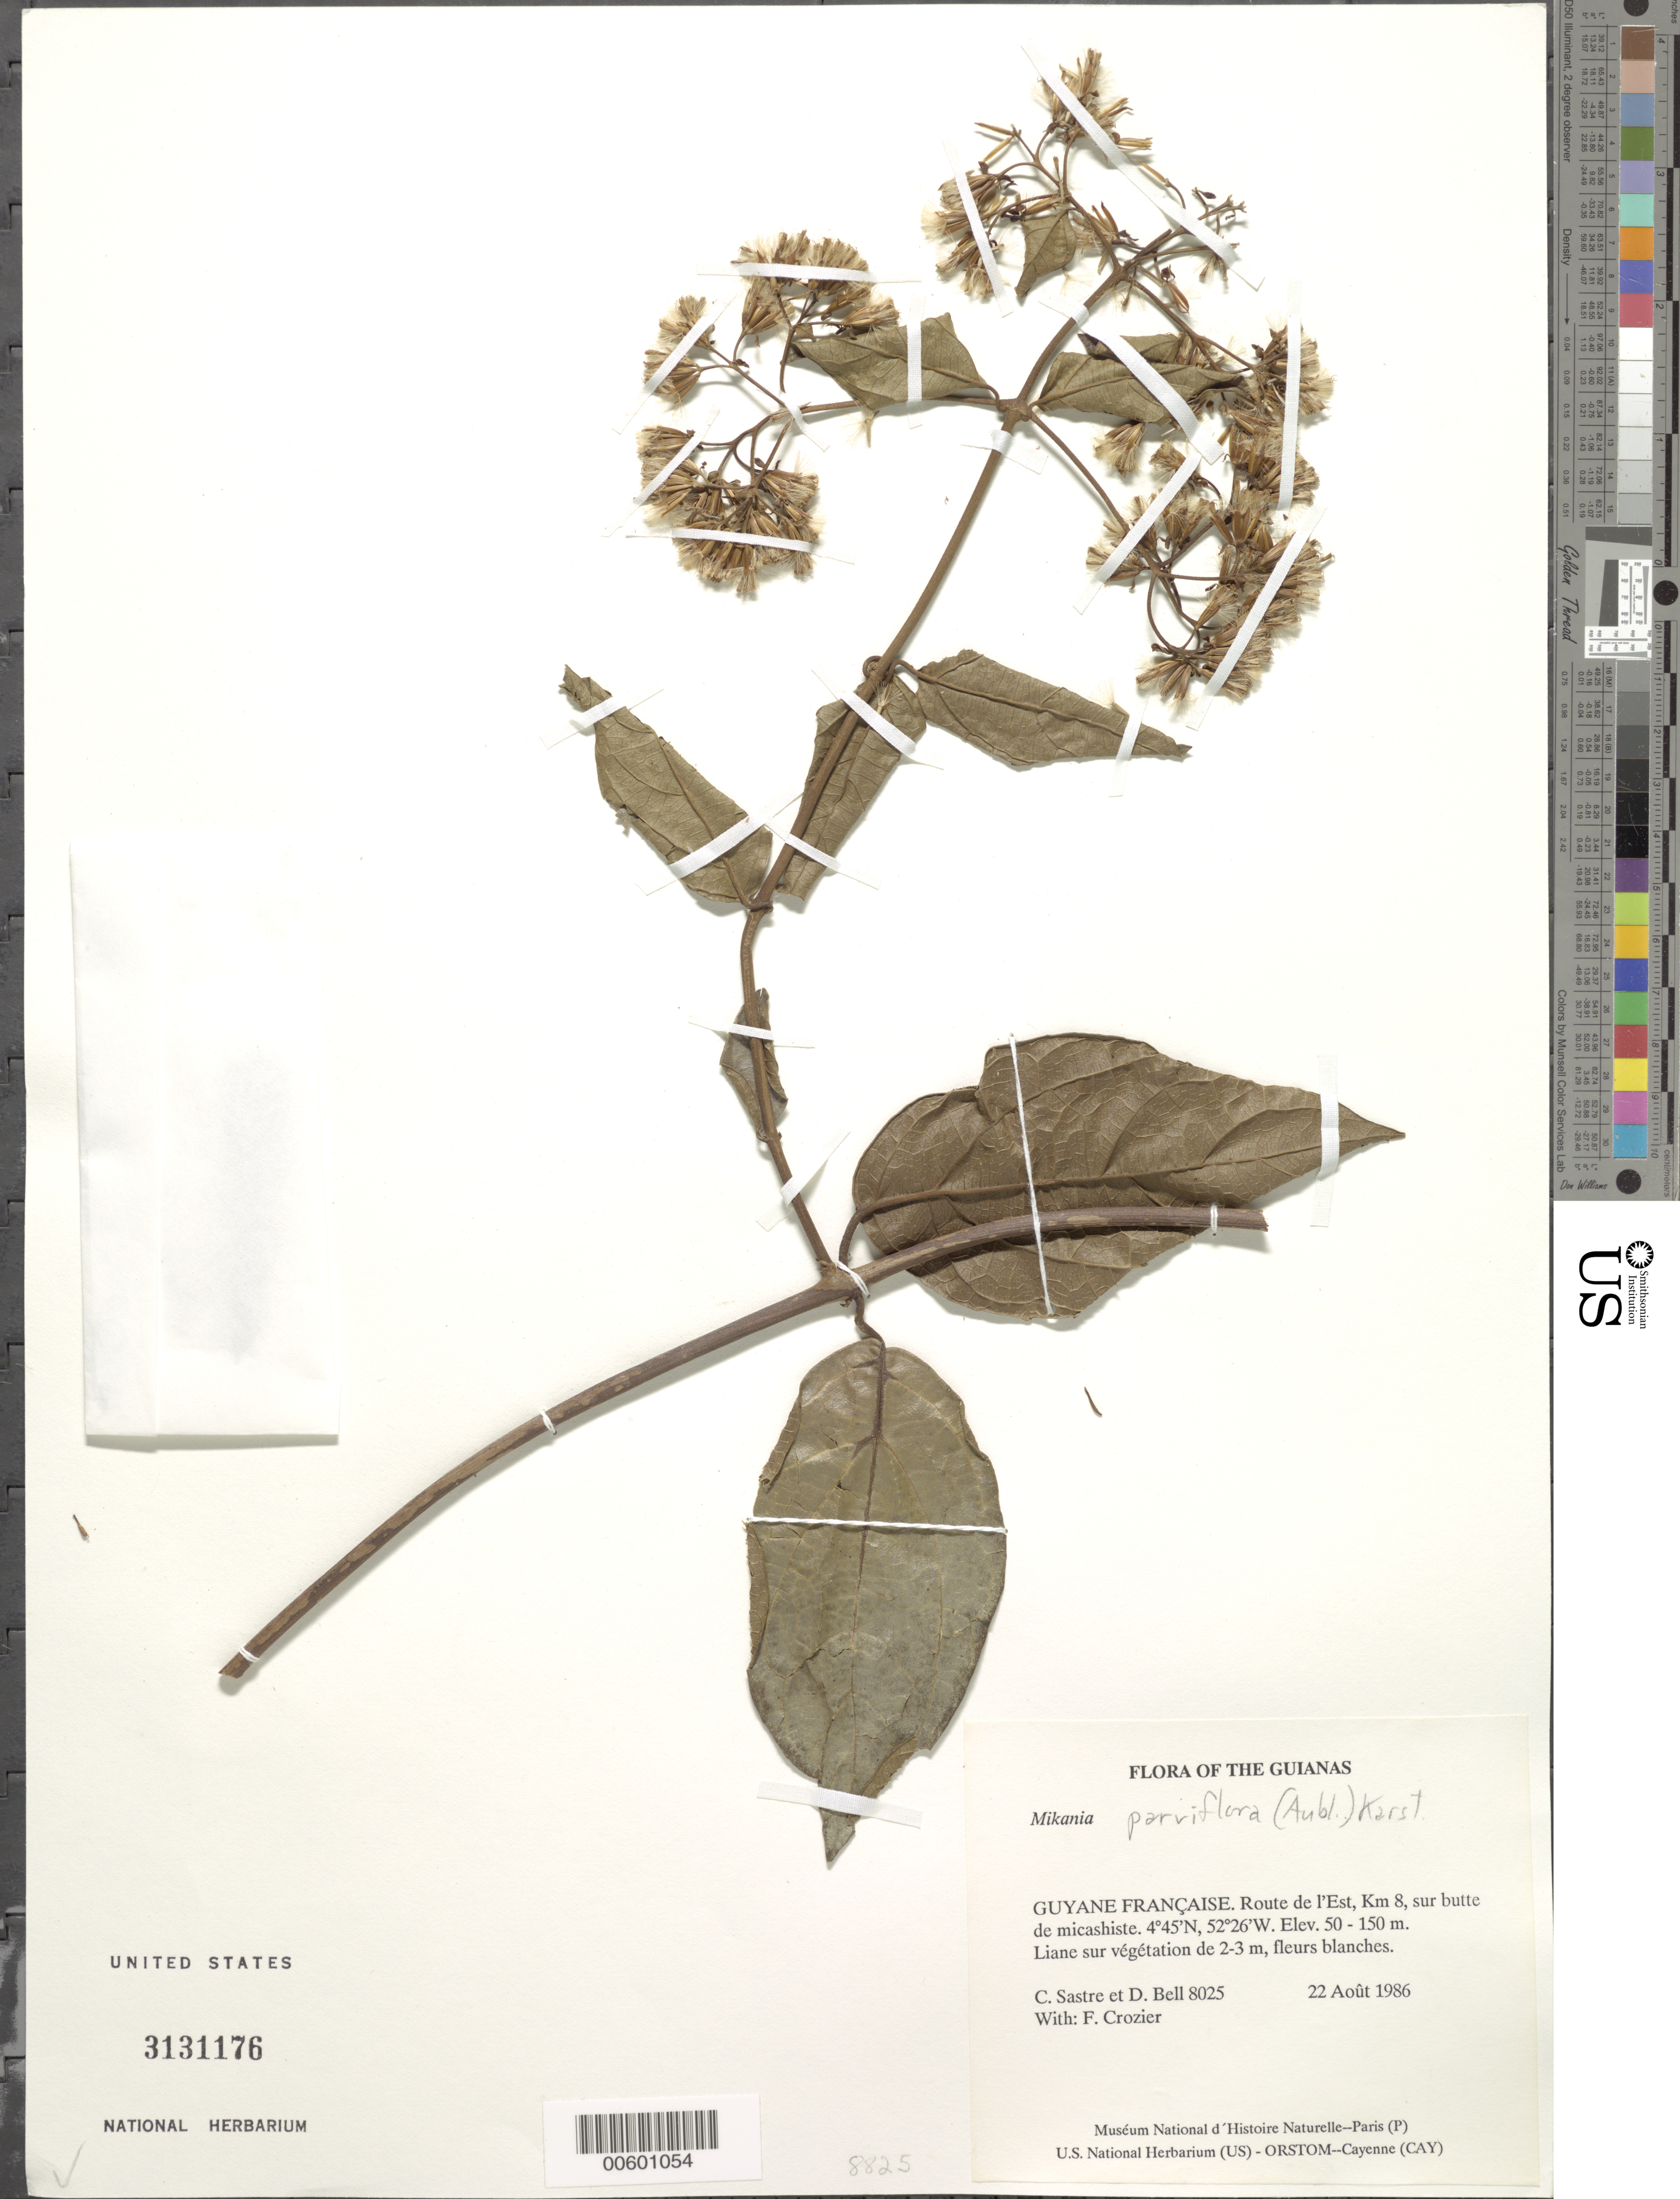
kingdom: Plantae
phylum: Tracheophyta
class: Magnoliopsida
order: Asterales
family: Asteraceae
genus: Mikania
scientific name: Mikania parviflora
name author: (Aubl.) H. Karst.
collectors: C. H. L. Sastre, D. A. Bell & F. Crozier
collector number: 8025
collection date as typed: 22 August 1986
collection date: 1986-08-22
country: French Guiana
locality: Route de l'Est, Km 8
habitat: sur butte de micashiste (on a mica-schiste knoll)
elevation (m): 50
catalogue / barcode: US 3131176